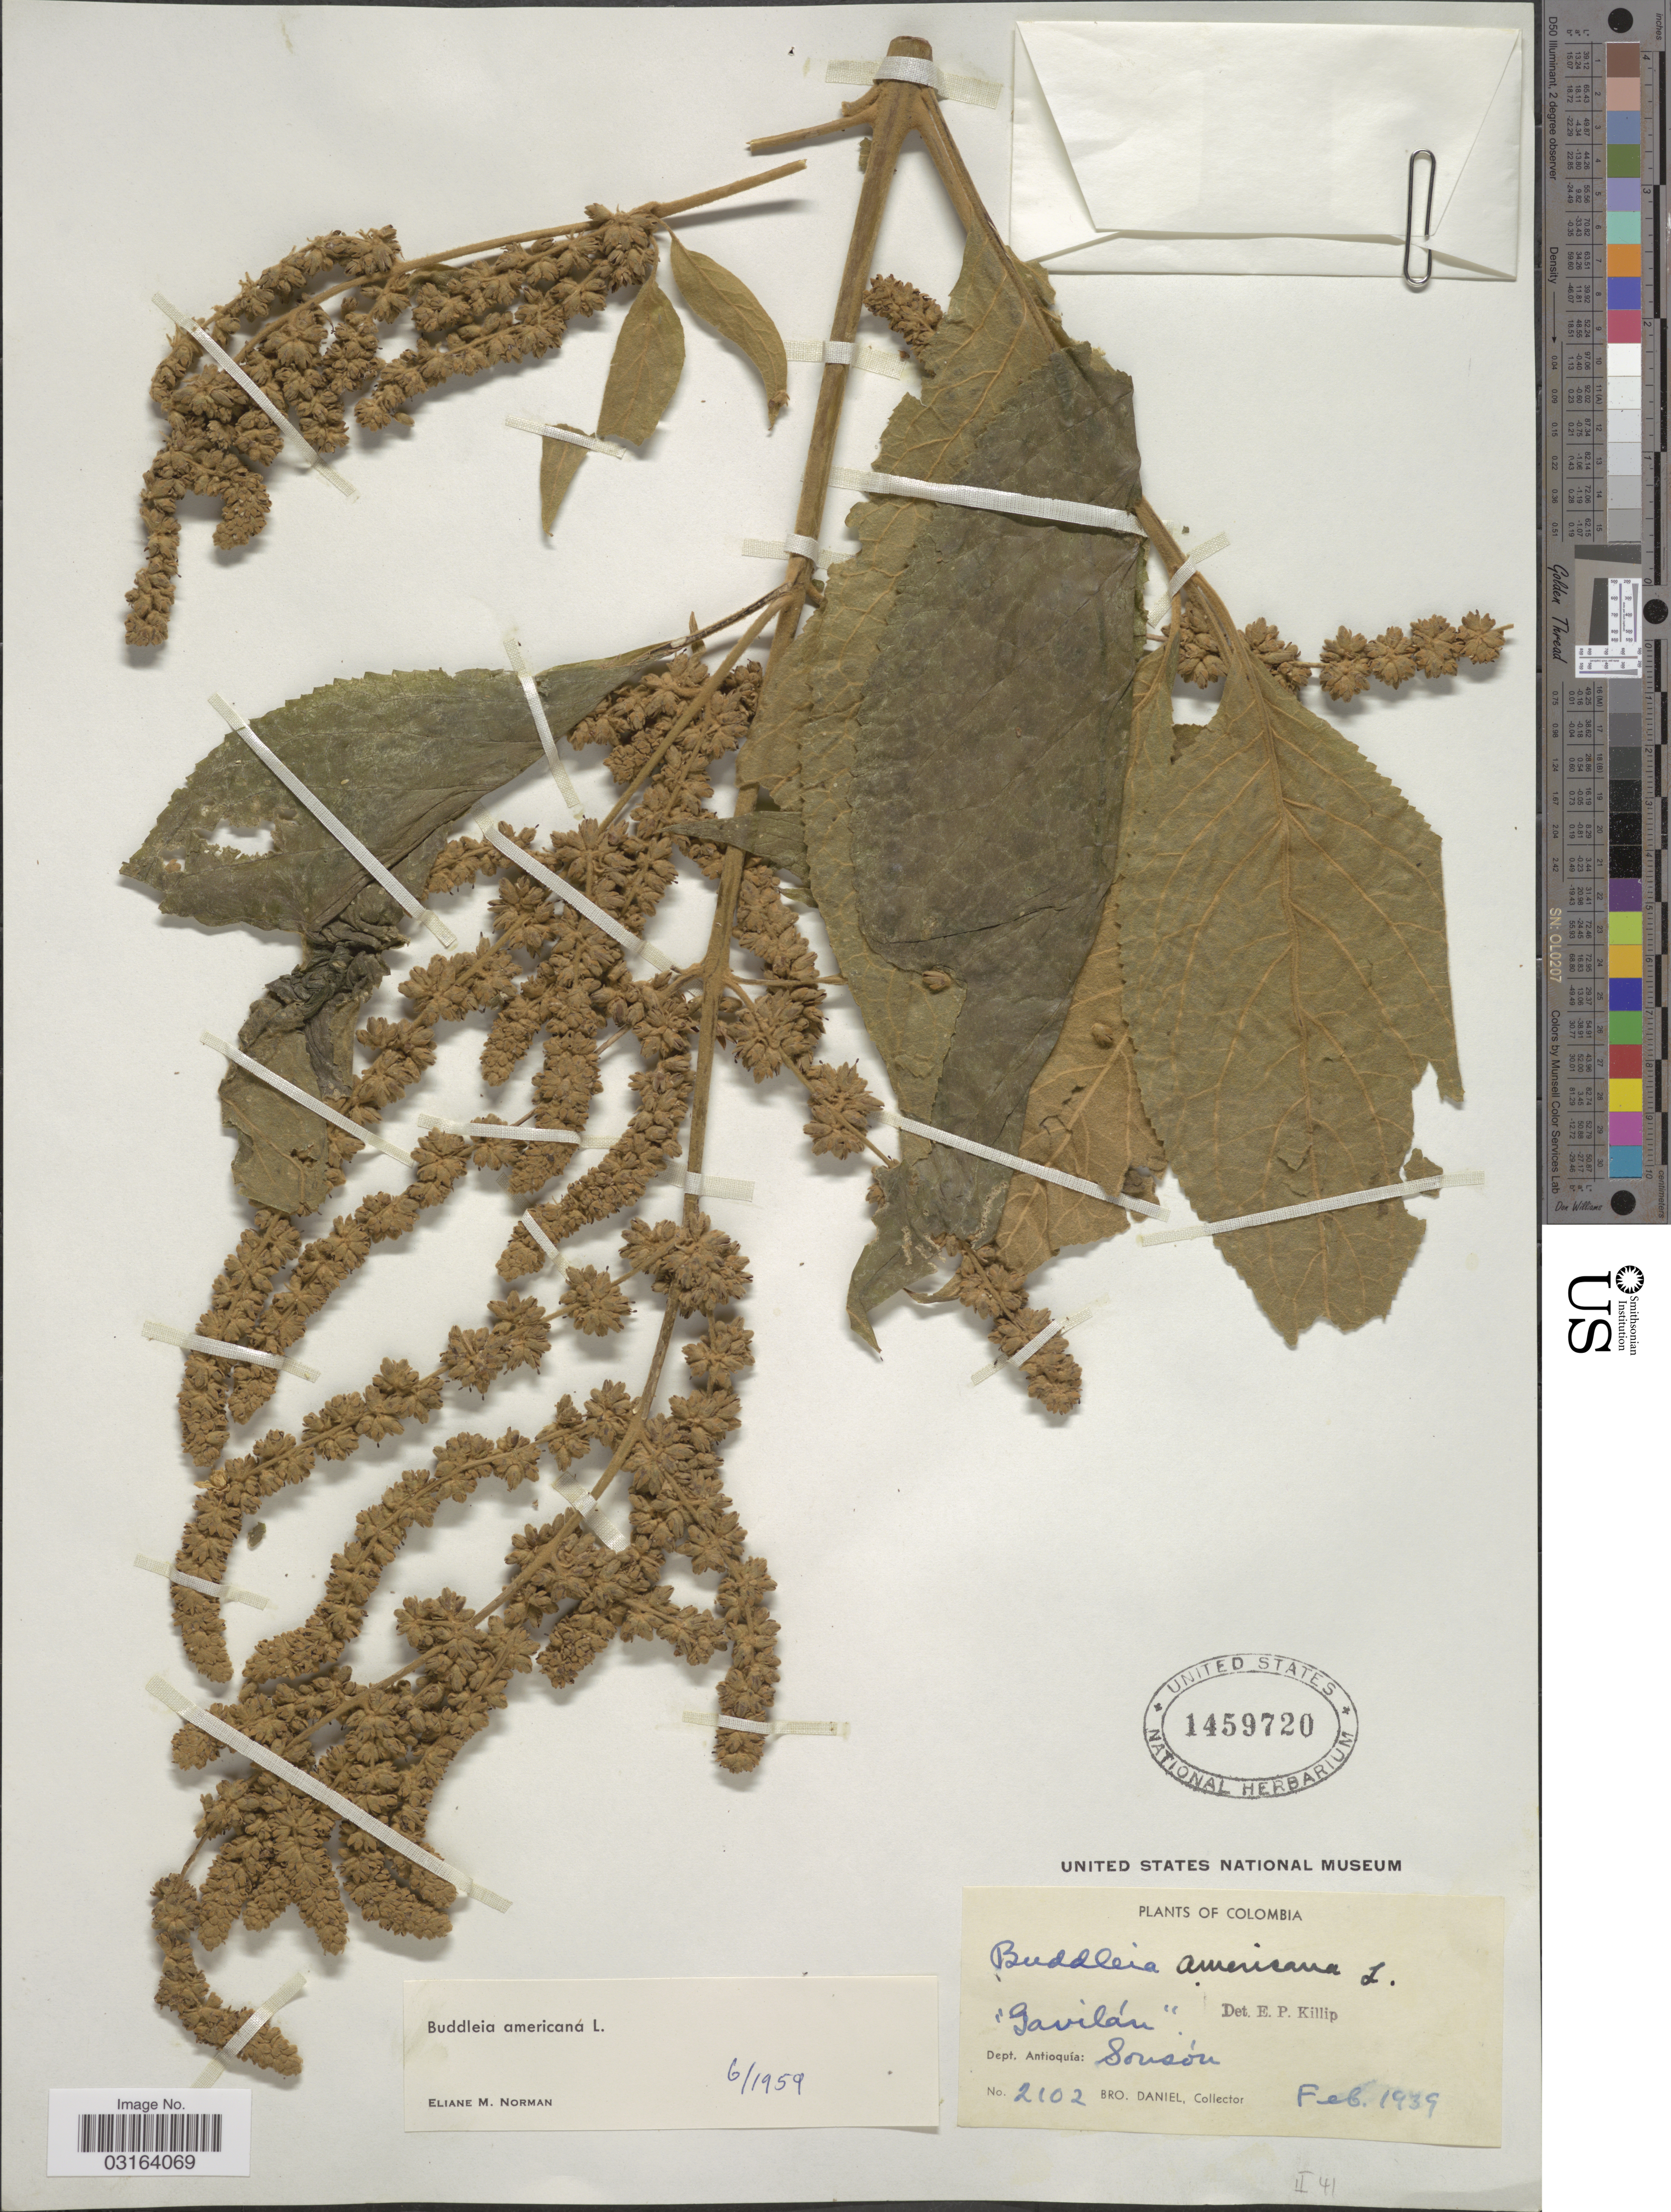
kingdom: Plantae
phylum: Tracheophyta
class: Magnoliopsida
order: Lamiales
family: Scrophulariaceae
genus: Buddleja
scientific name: Buddleja americana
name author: L.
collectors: Bro. Daniel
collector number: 2102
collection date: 1939-02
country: Colombia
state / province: Antioquia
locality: Dept. Antioquía: Sonsón.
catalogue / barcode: US 1459720